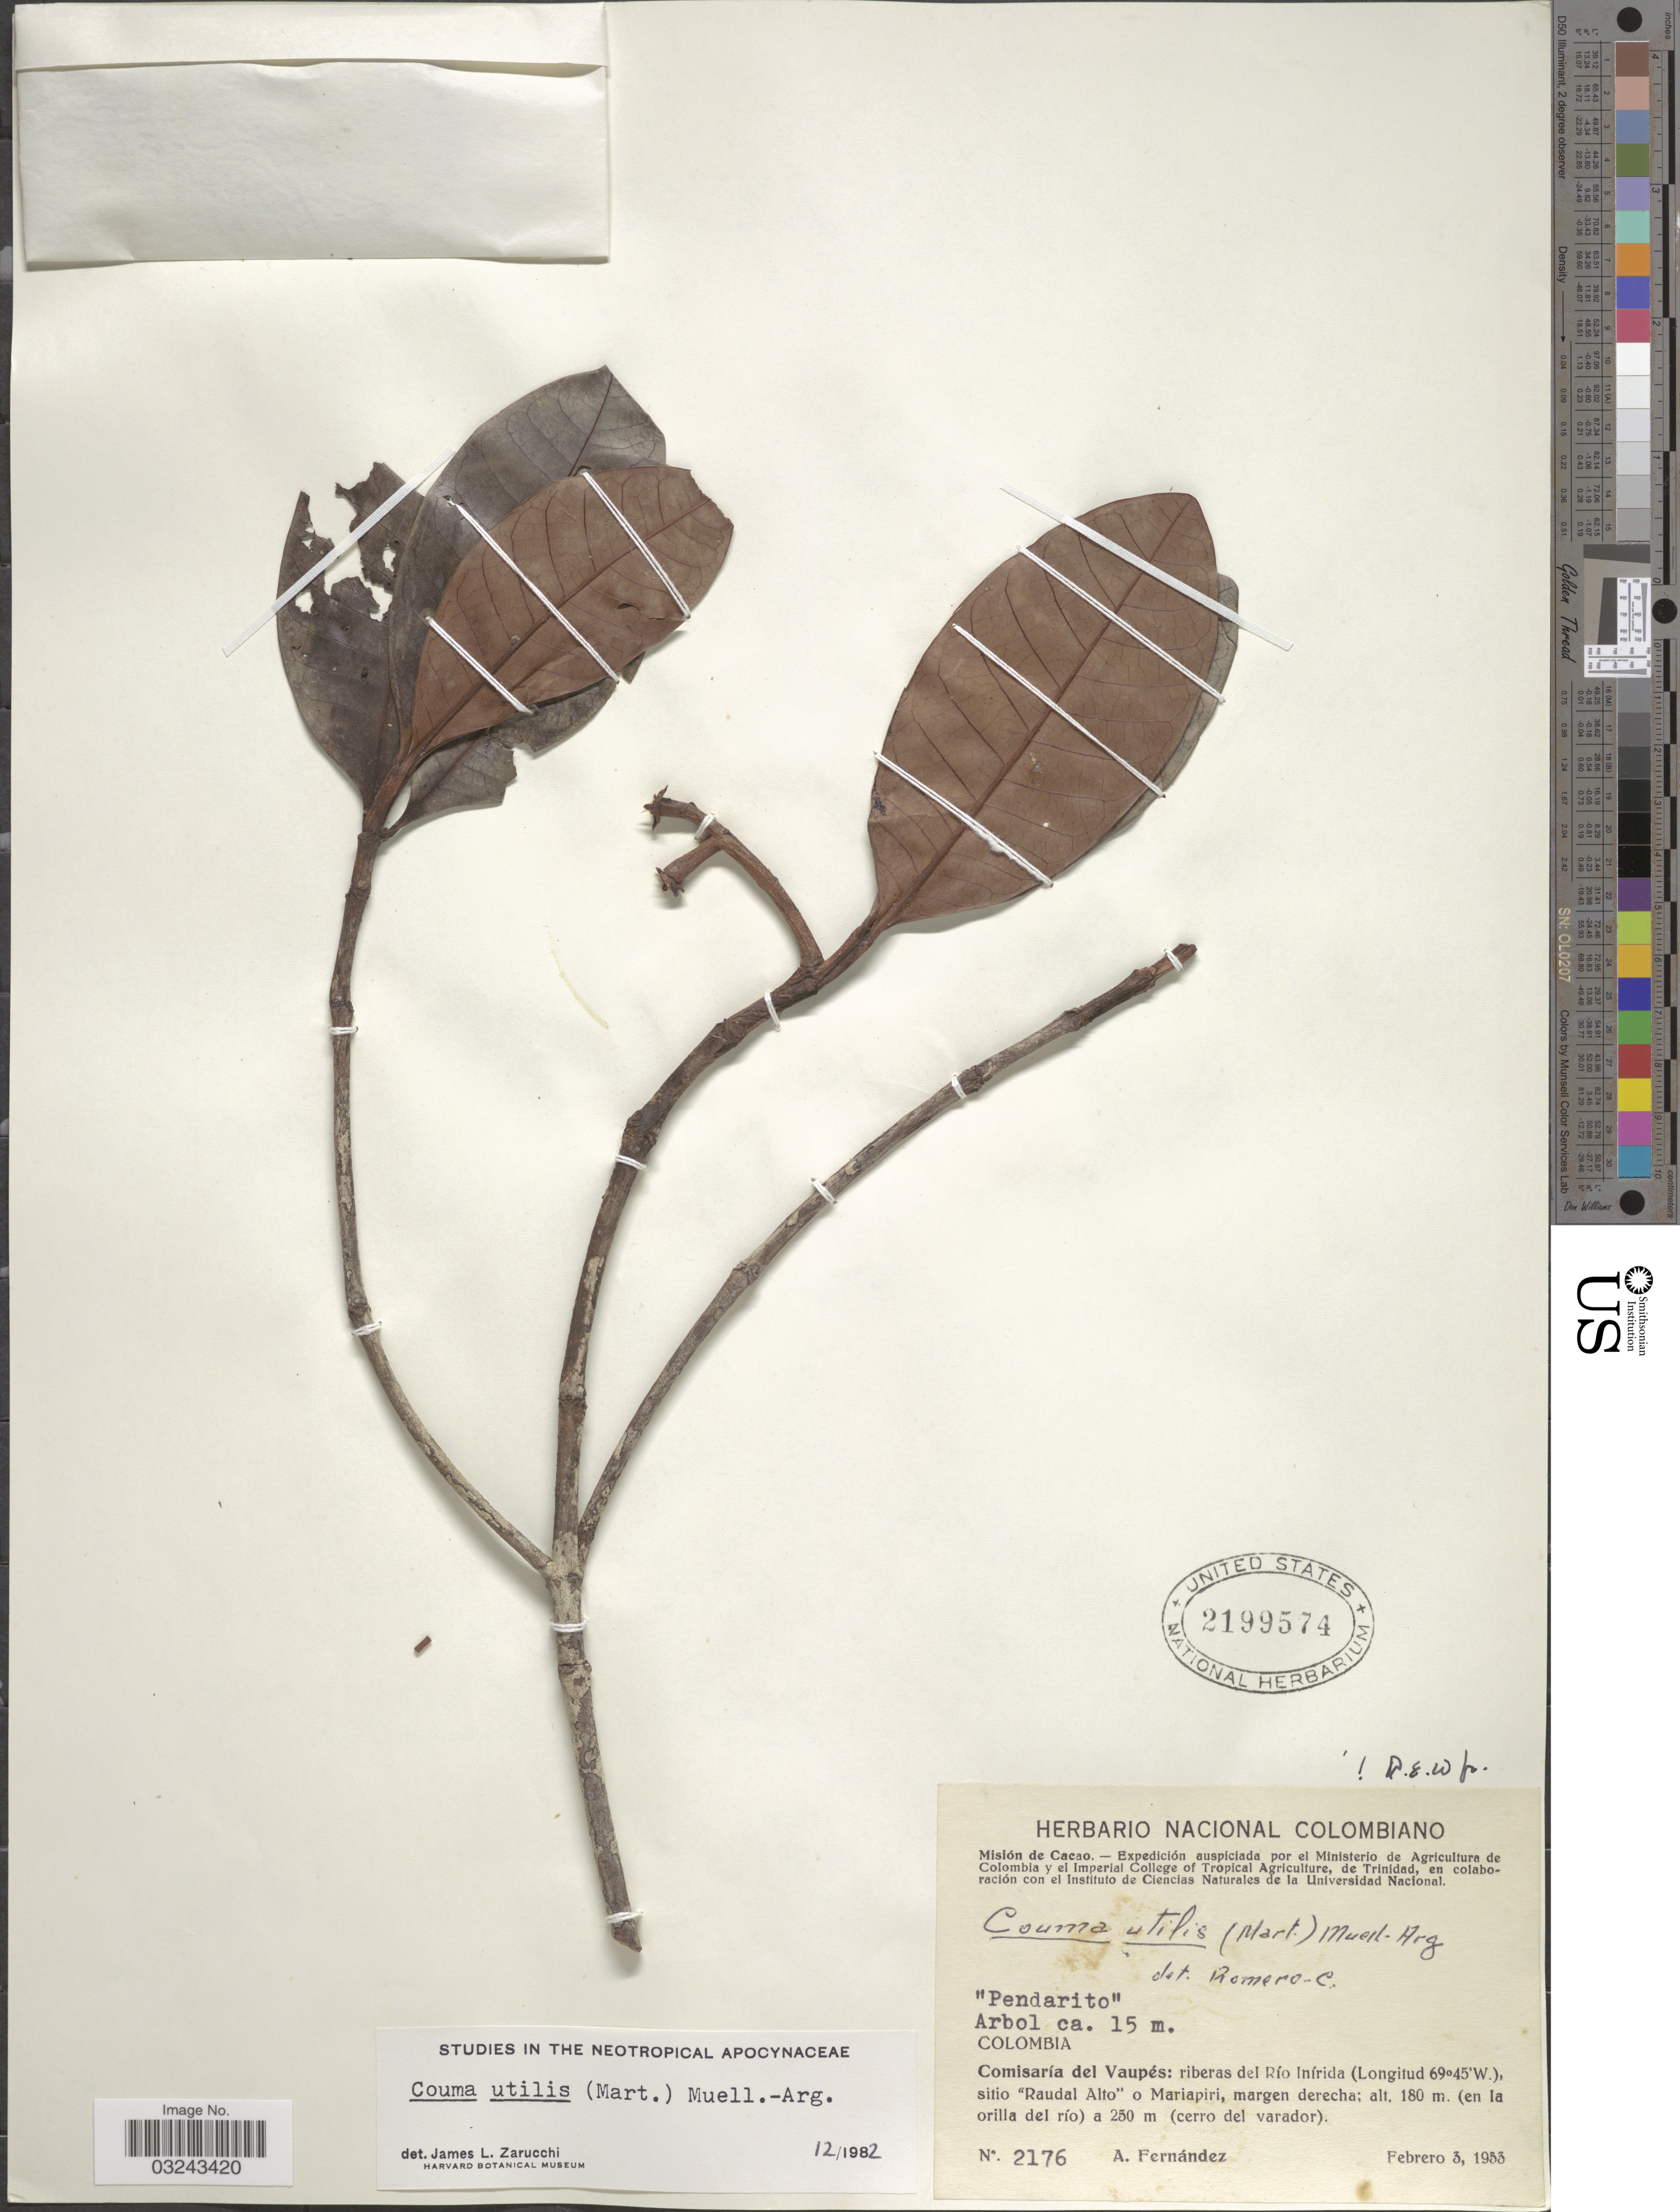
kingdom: Plantae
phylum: Tracheophyta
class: Magnoliopsida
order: Gentianales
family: Apocynaceae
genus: Couma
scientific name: Couma utilis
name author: (Mart.) Müll. Arg.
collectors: A. Fernandez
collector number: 2176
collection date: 1953-02-03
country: Colombia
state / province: Vaupés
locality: Comisaría del Vaupés: riberas del Río Inírida, sitio "Raudal Alto" o Mariapiri, margen derecha (en orilla del río) (cerro del varador).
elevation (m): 180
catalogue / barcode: US 2199574